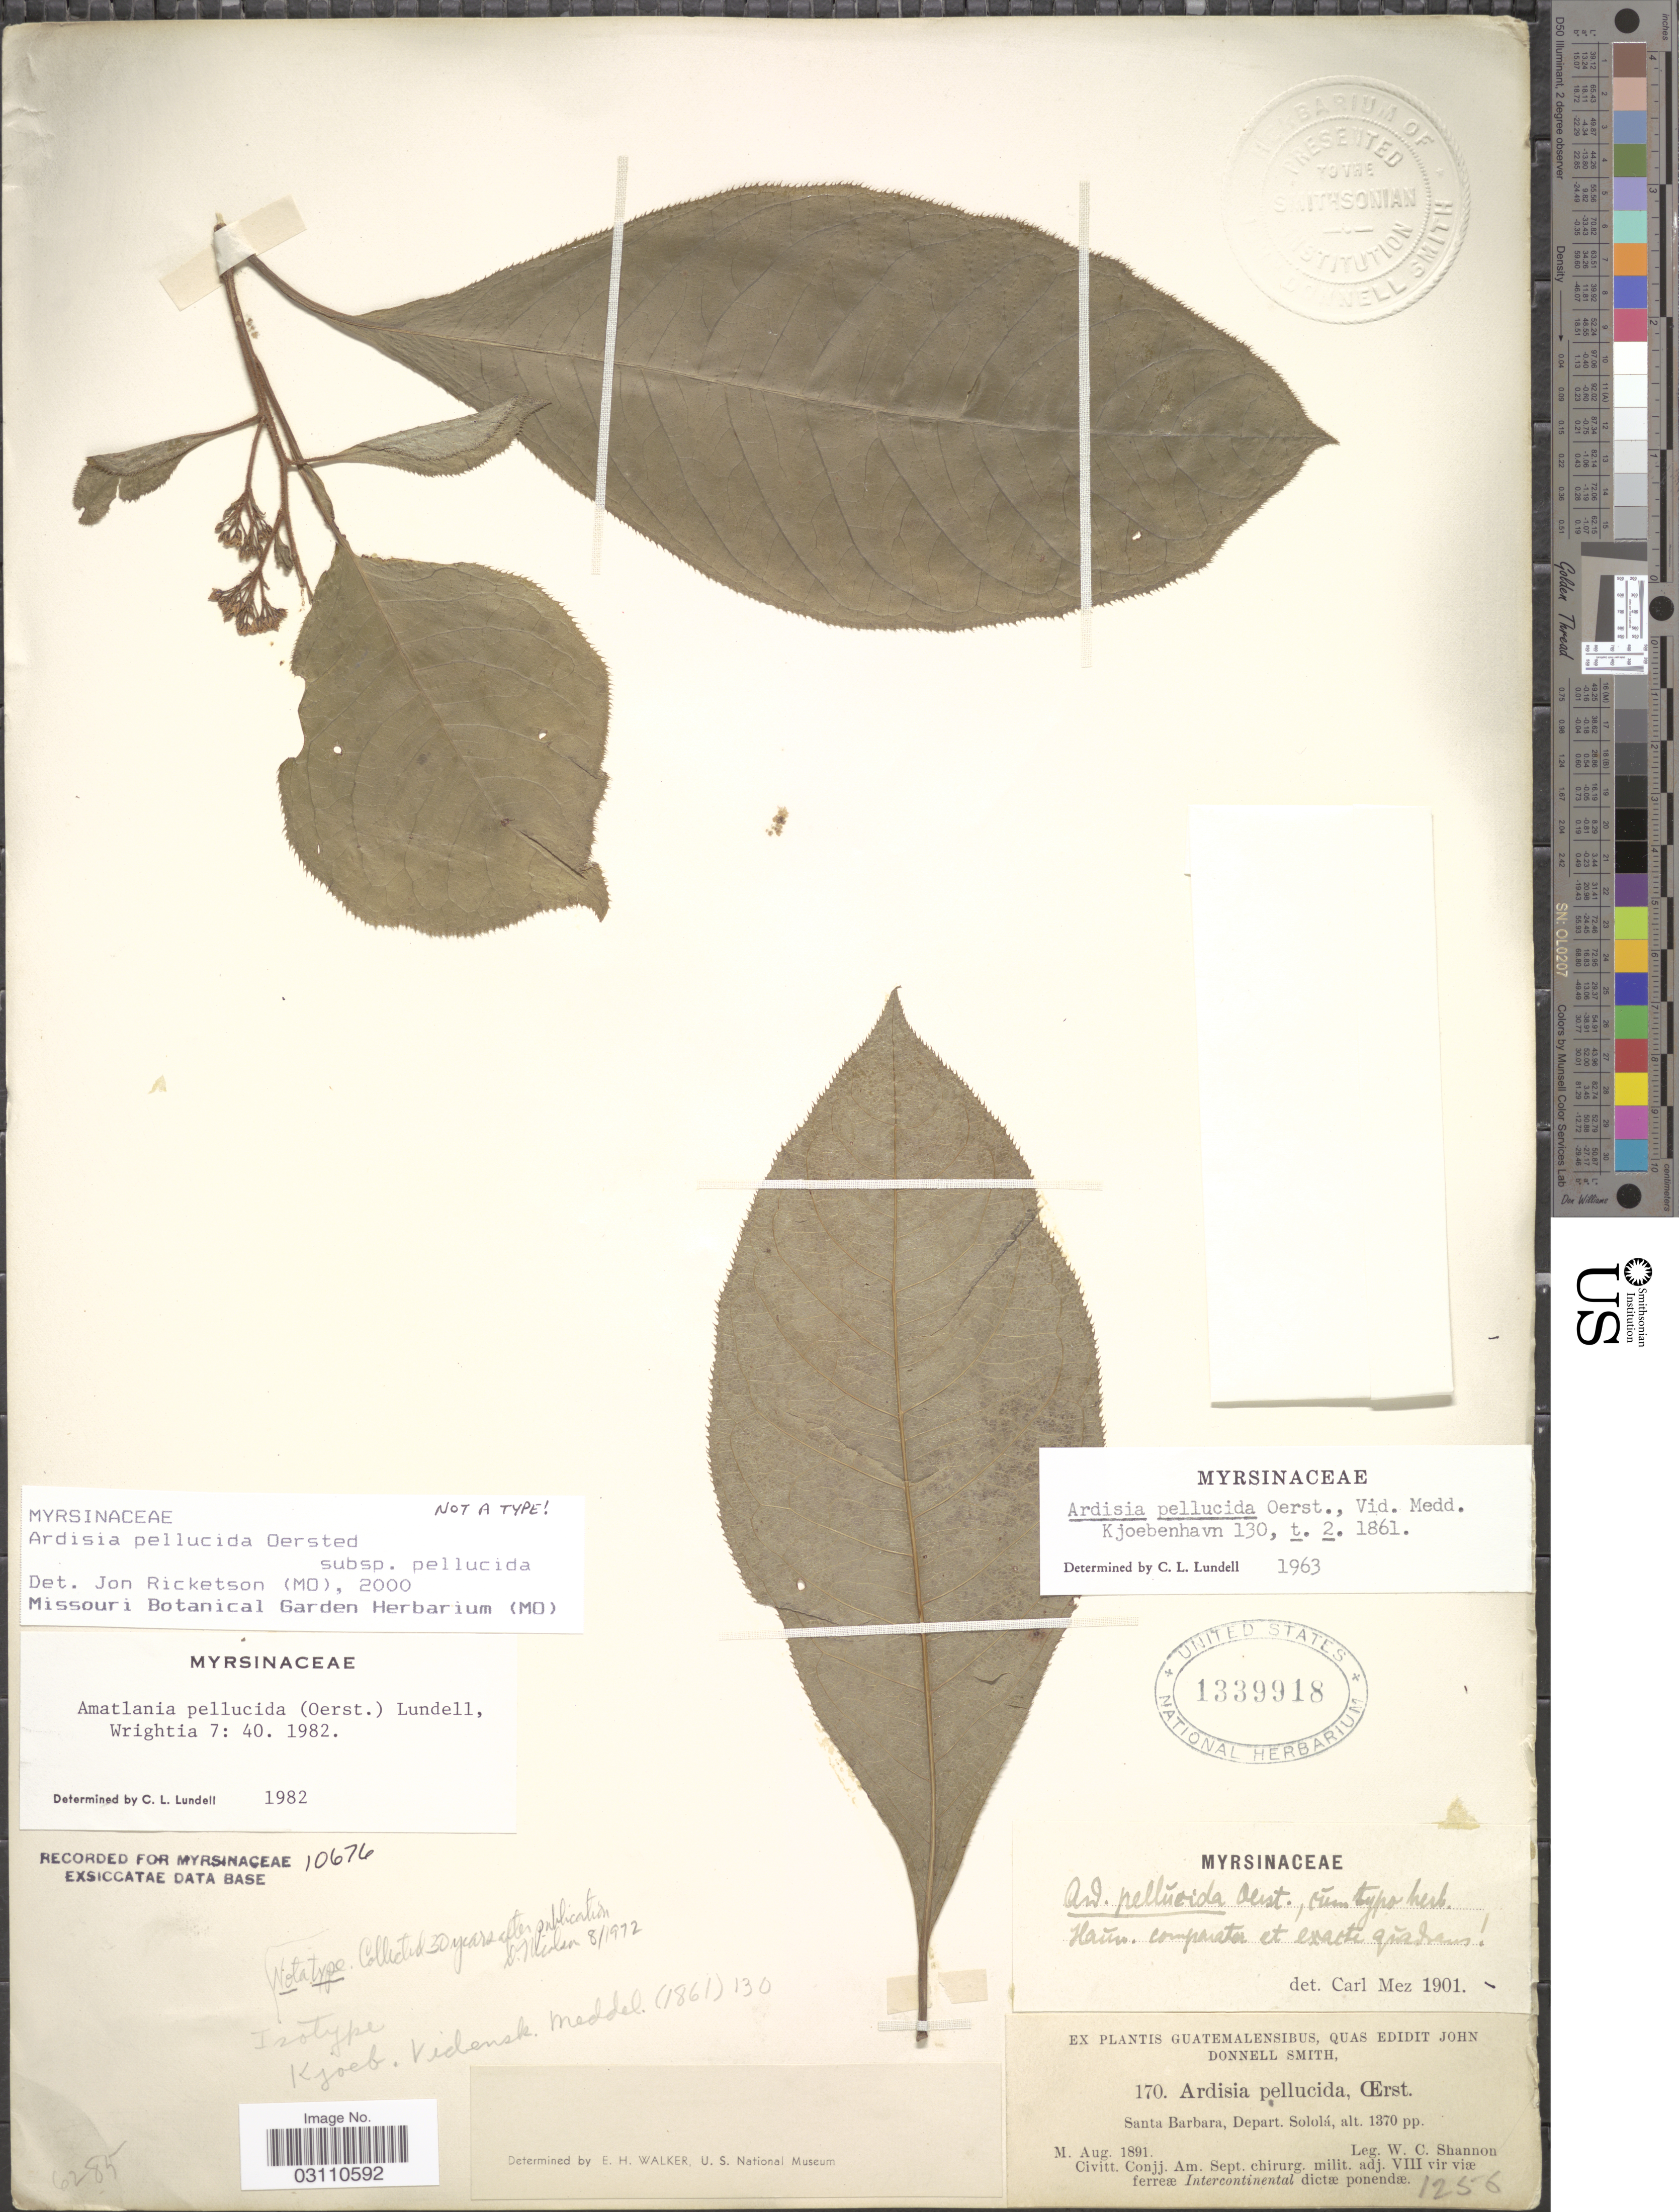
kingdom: Plantae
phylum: Tracheophyta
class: Magnoliopsida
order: Ericales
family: Primulaceae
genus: Ardisia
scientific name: Ardisia pellucida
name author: Oerst.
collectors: W. C. Shannon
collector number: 170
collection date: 1891-08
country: Guatemala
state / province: Sololá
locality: Santa Barbara, Depart. Sololá.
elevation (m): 418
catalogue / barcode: US 1339918